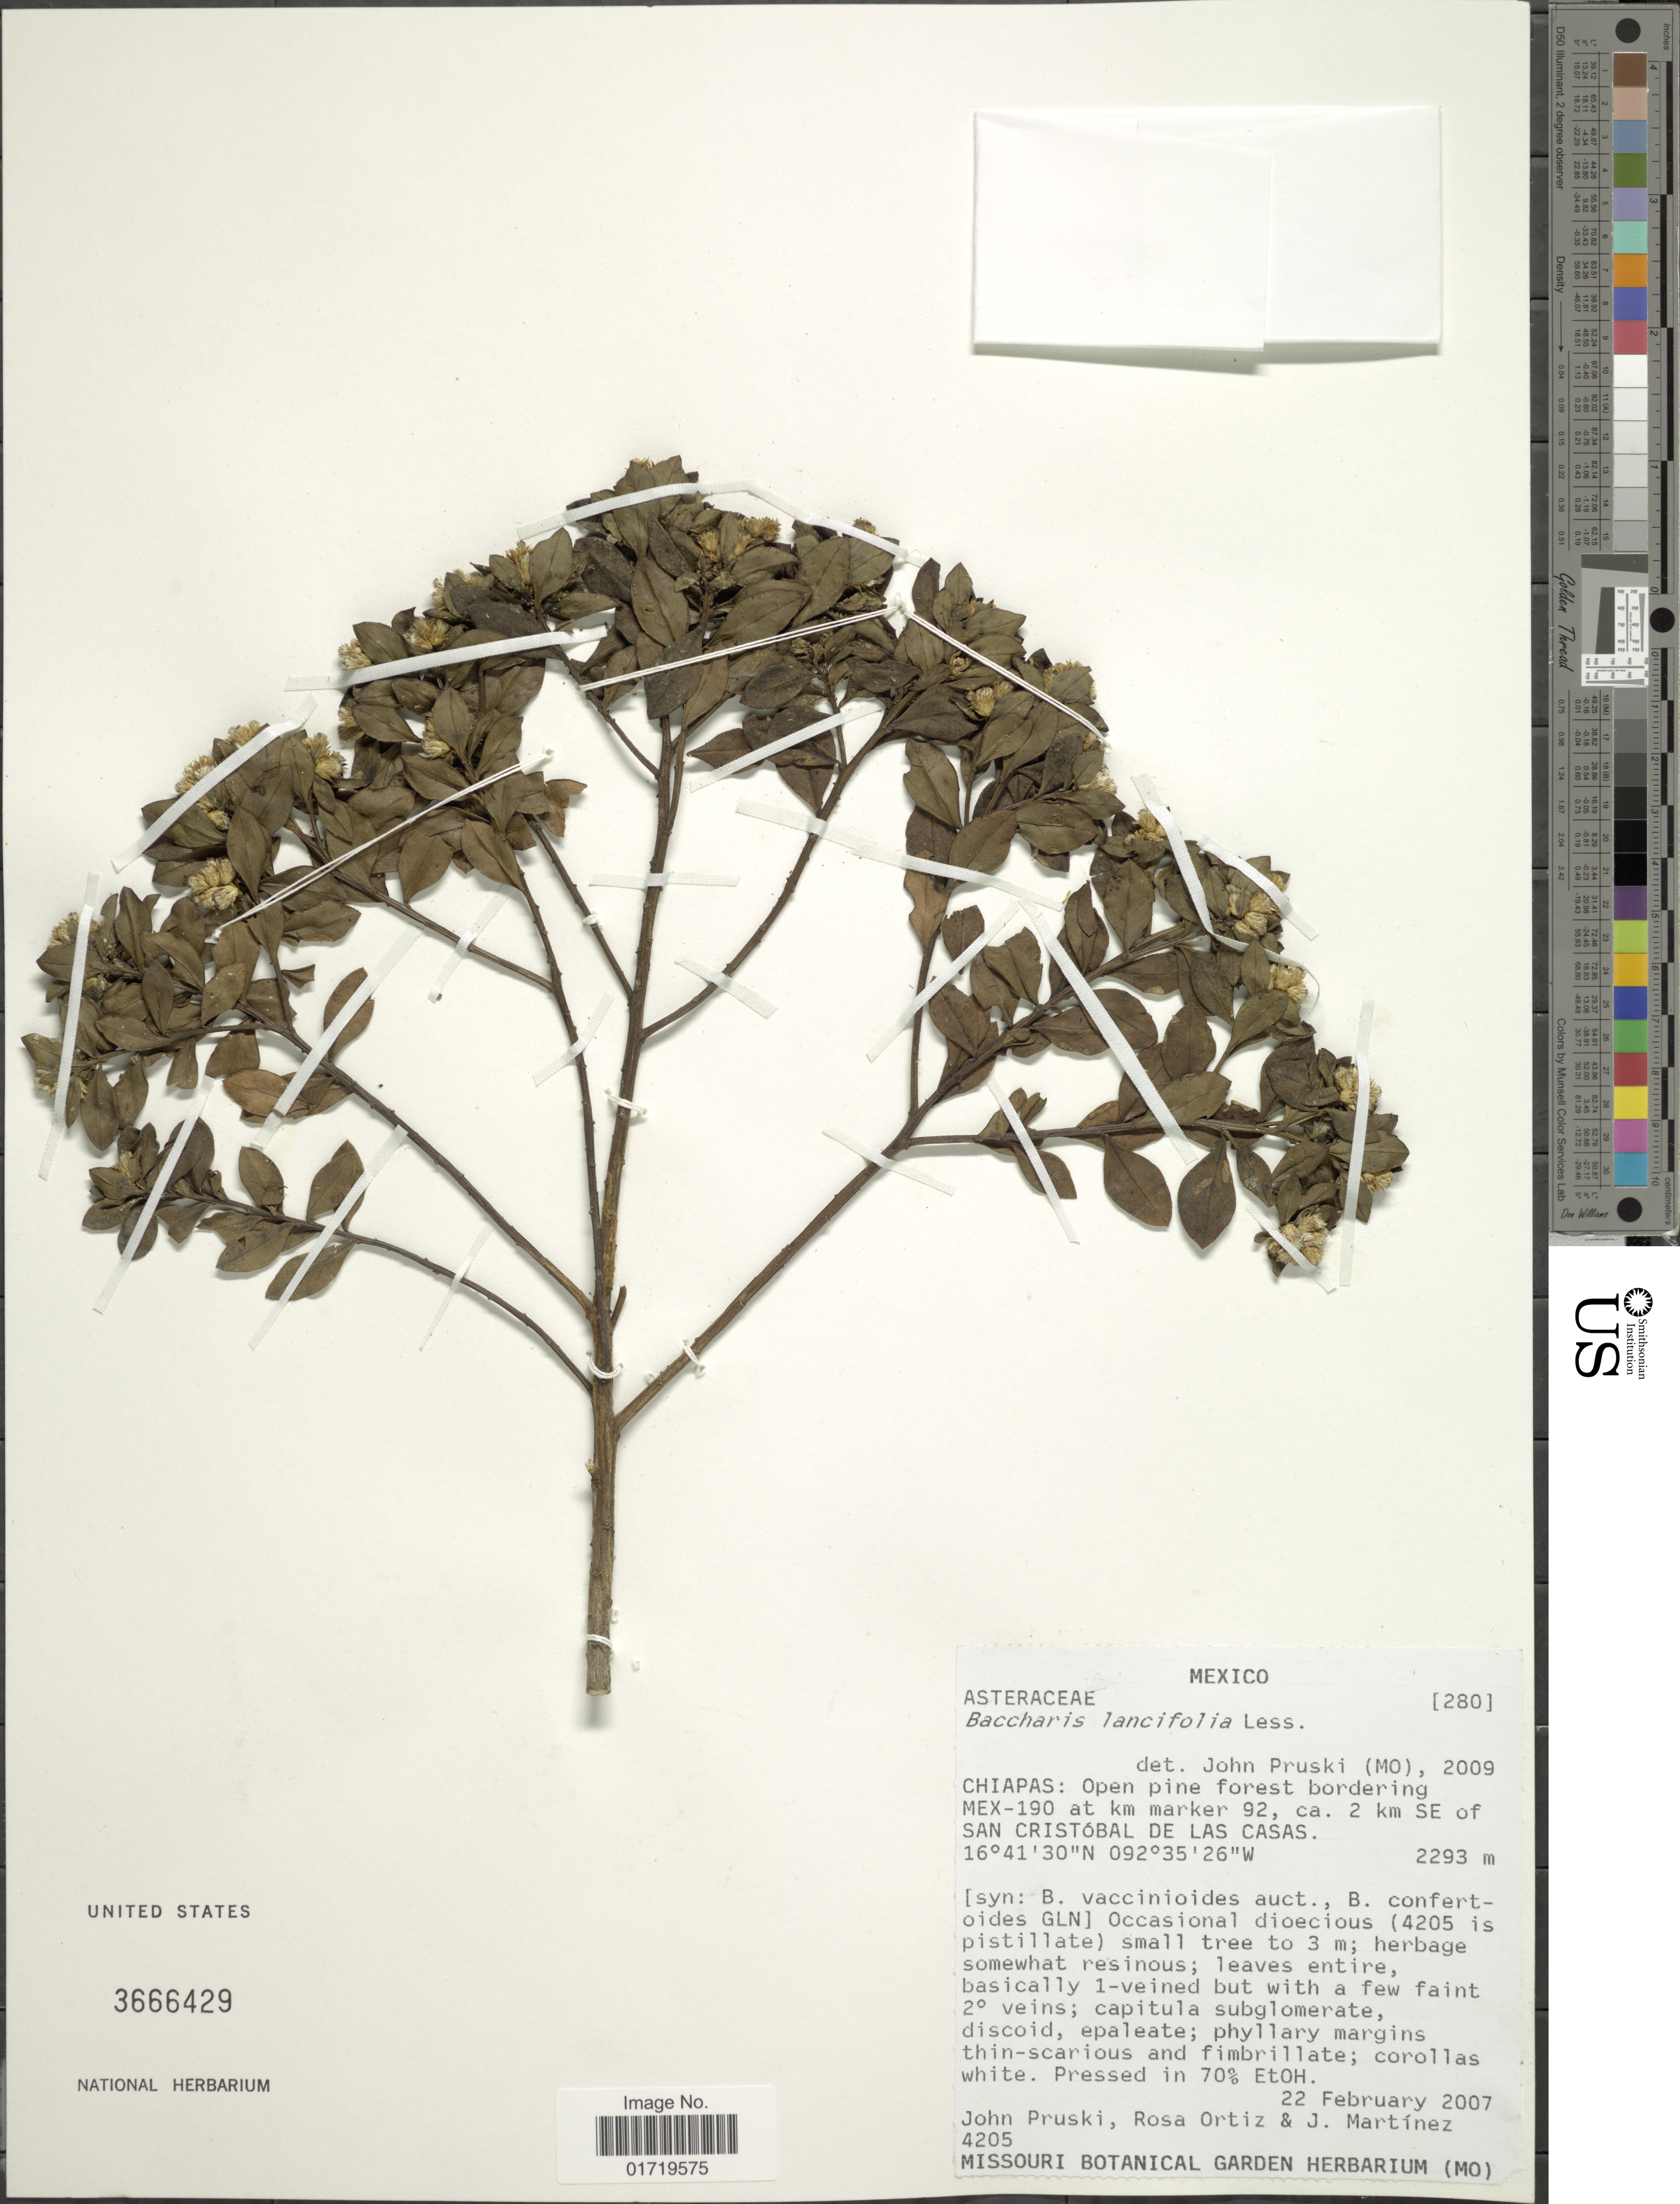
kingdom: Plantae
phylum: Tracheophyta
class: Magnoliopsida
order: Asterales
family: Asteraceae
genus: Baccharis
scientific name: Baccharis lancifolia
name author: Less.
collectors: J. F. Pruski, R. del C. Ortiz & J. Martínez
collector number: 4205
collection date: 2007-02-22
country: Mexico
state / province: Chiapas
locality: bordering Mex-190 at km marker 92, 2 km SE of San Cristobal de Las Casas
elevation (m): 2293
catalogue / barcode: US 3666429